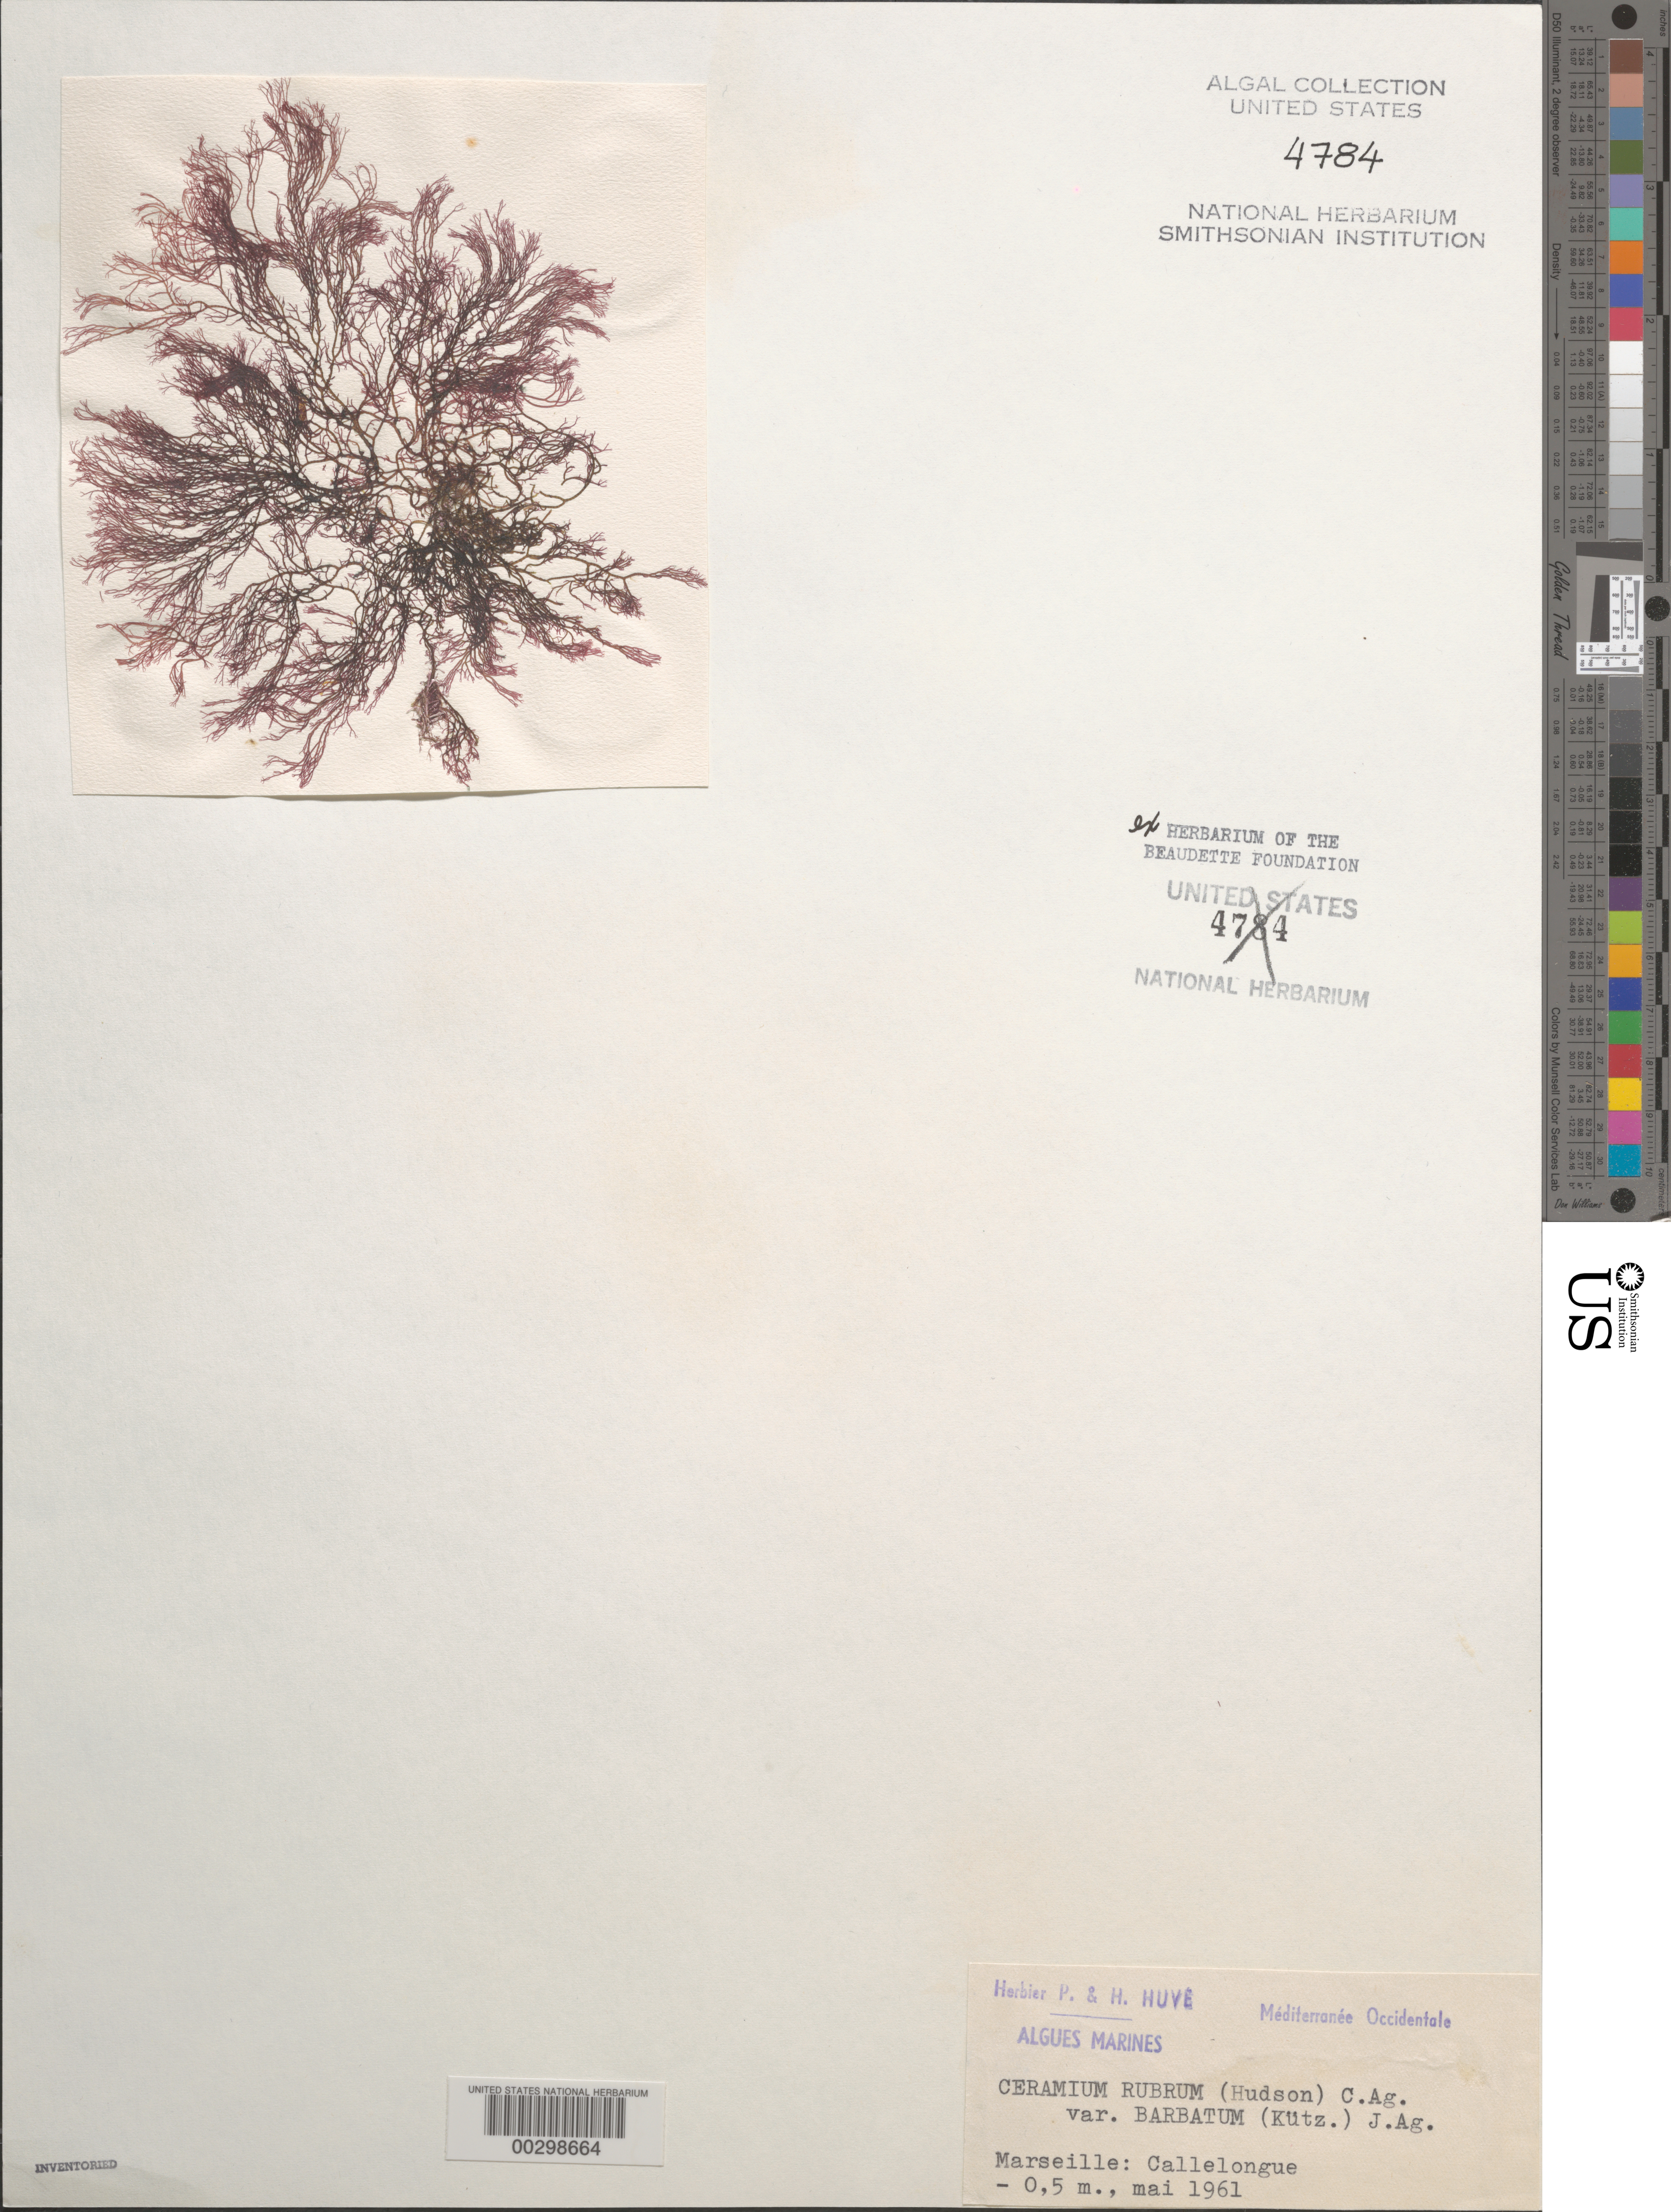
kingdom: Plantae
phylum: Rhodophyta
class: Florideophyceae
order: Ceramiales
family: Ceramiaceae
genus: Ceramium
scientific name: Ceramium rubrum var. barbatum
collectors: P. Huve & H. Huve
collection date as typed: May 1961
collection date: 1961-05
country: France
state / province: Provence-Alpes-Côte d'Azur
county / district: Bouches-du-Rhône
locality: Callelongue, Marseille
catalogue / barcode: US 4784